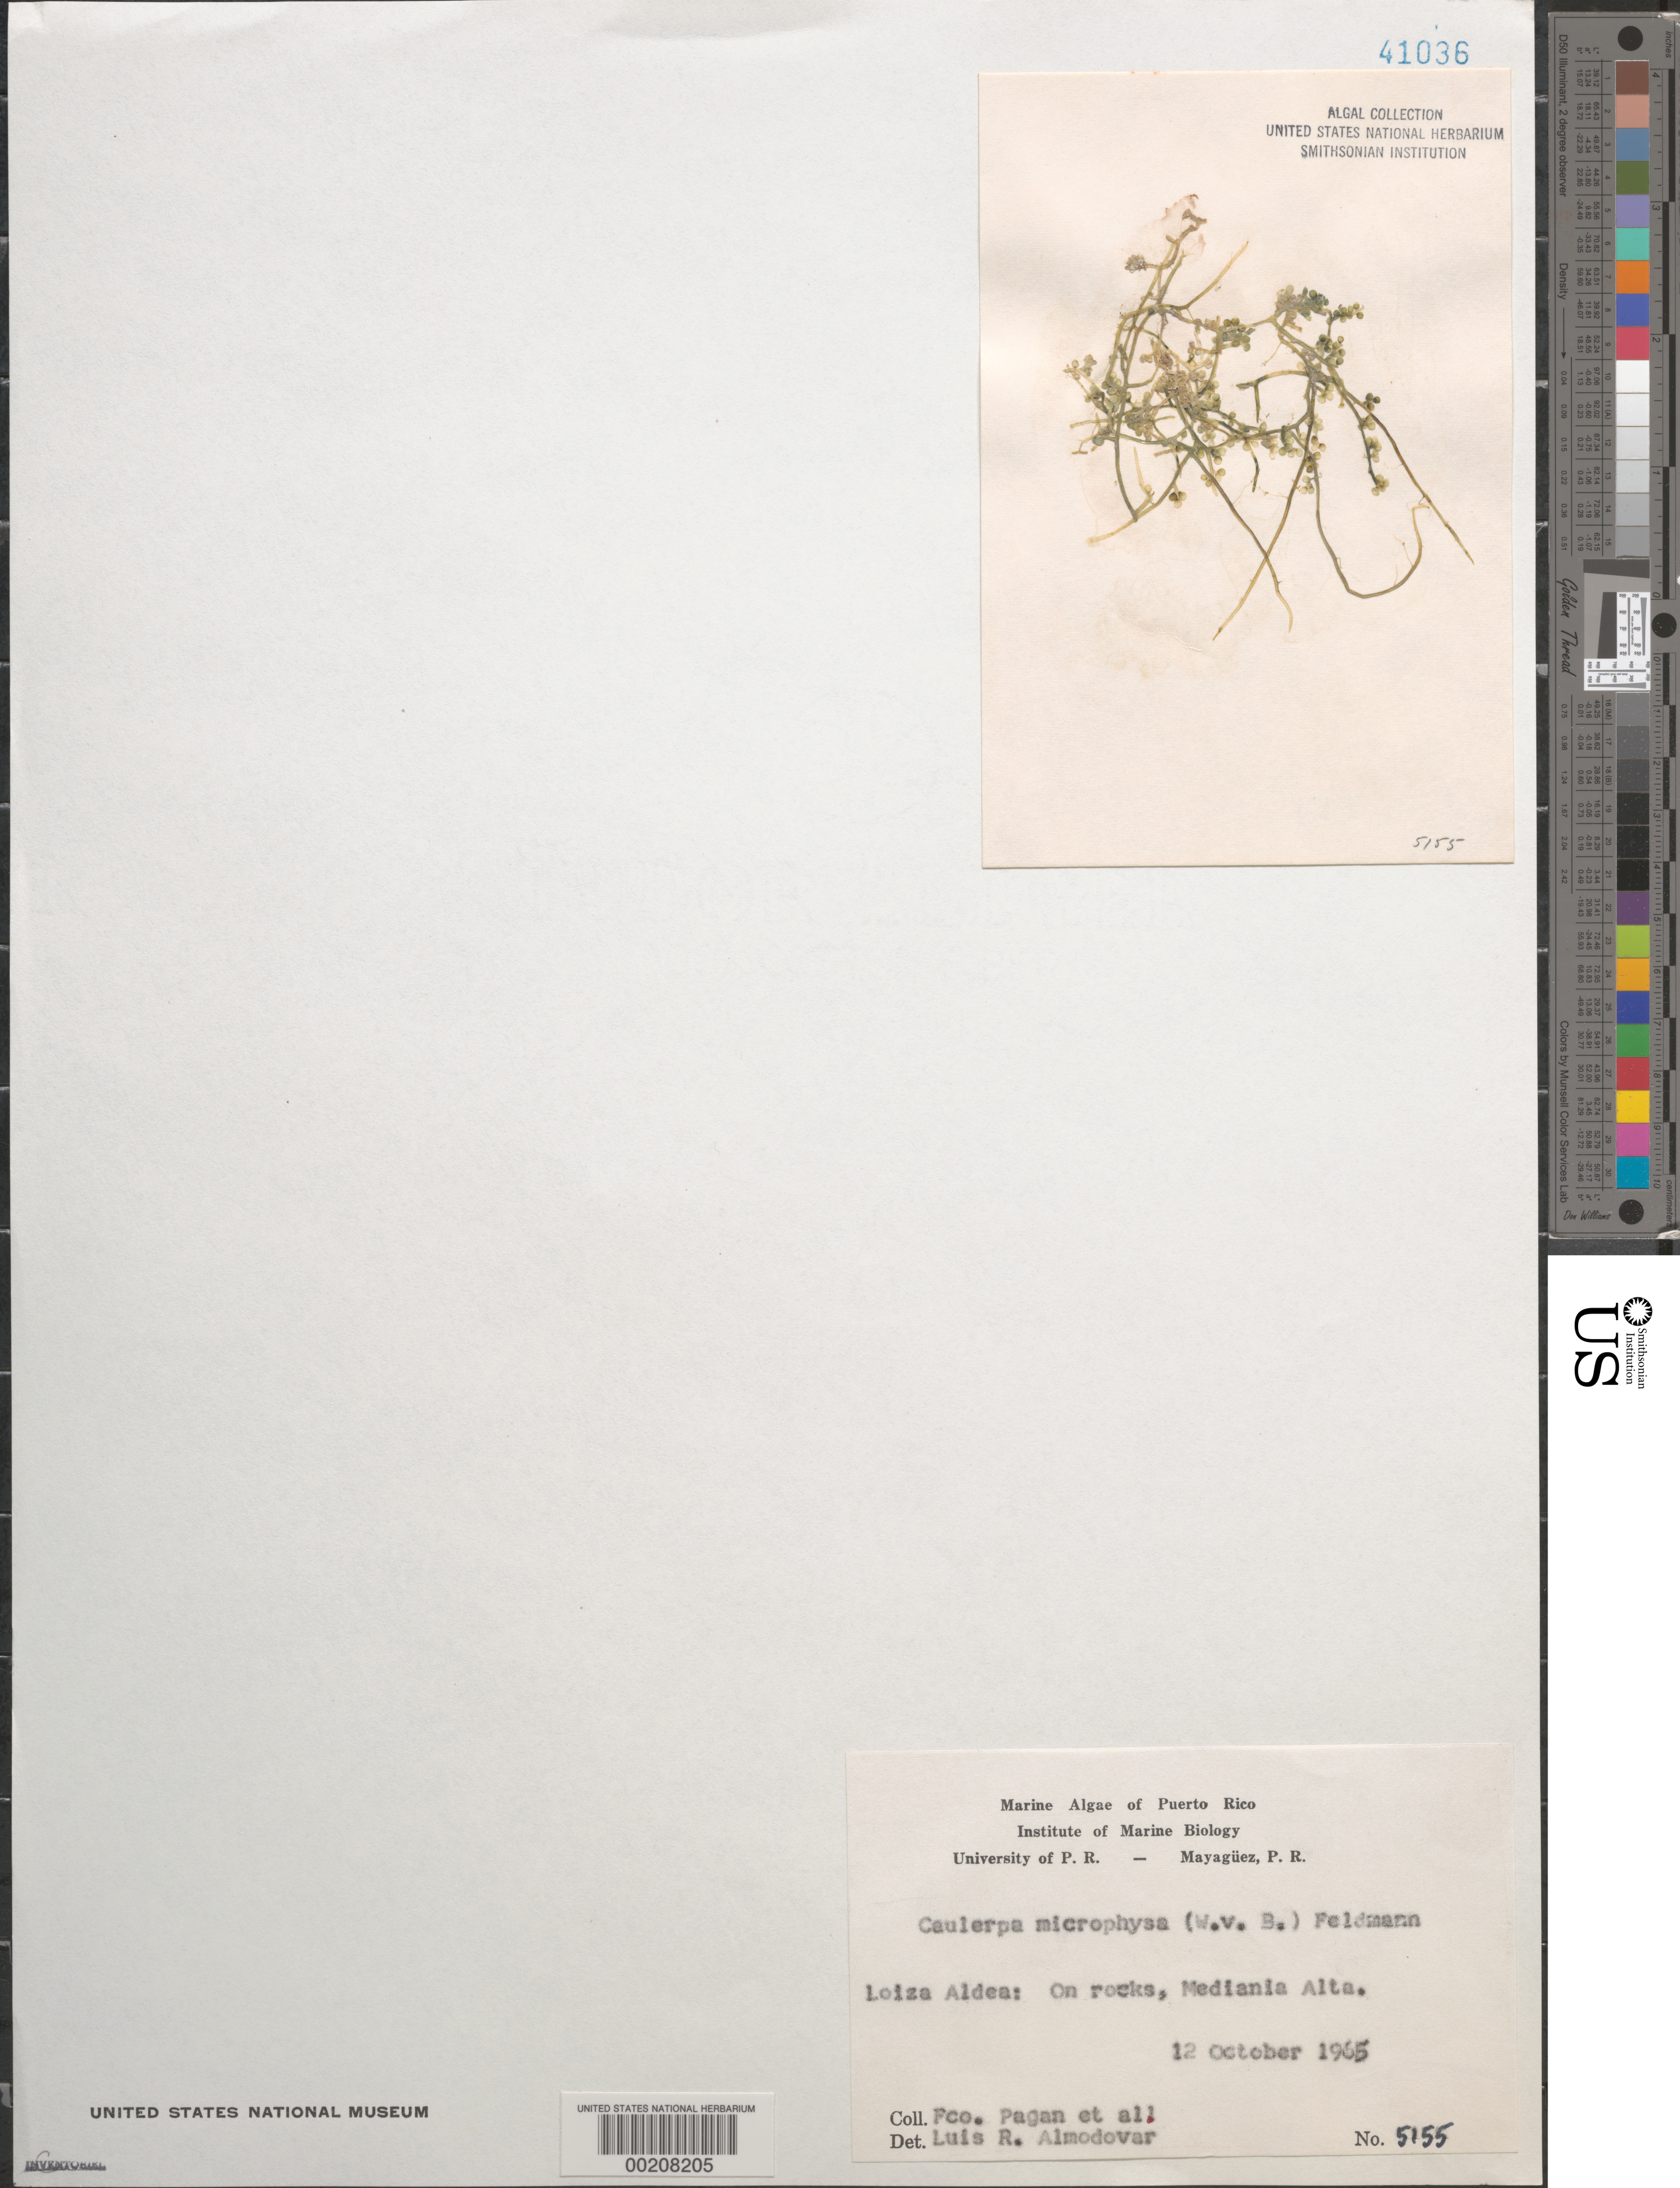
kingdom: Plantae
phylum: Chlorophyta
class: Ulvophyceae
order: Bryopsidales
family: Caulerpaceae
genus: Caulerpa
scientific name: Caulerpa microphysa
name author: (Weber Bosse) Feldmann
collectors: F. Pagan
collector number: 5155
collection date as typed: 12 Oct 1965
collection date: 1965-10-12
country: Puerto Rico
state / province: Loiza Aldea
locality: Mediania Alta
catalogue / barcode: US 41036